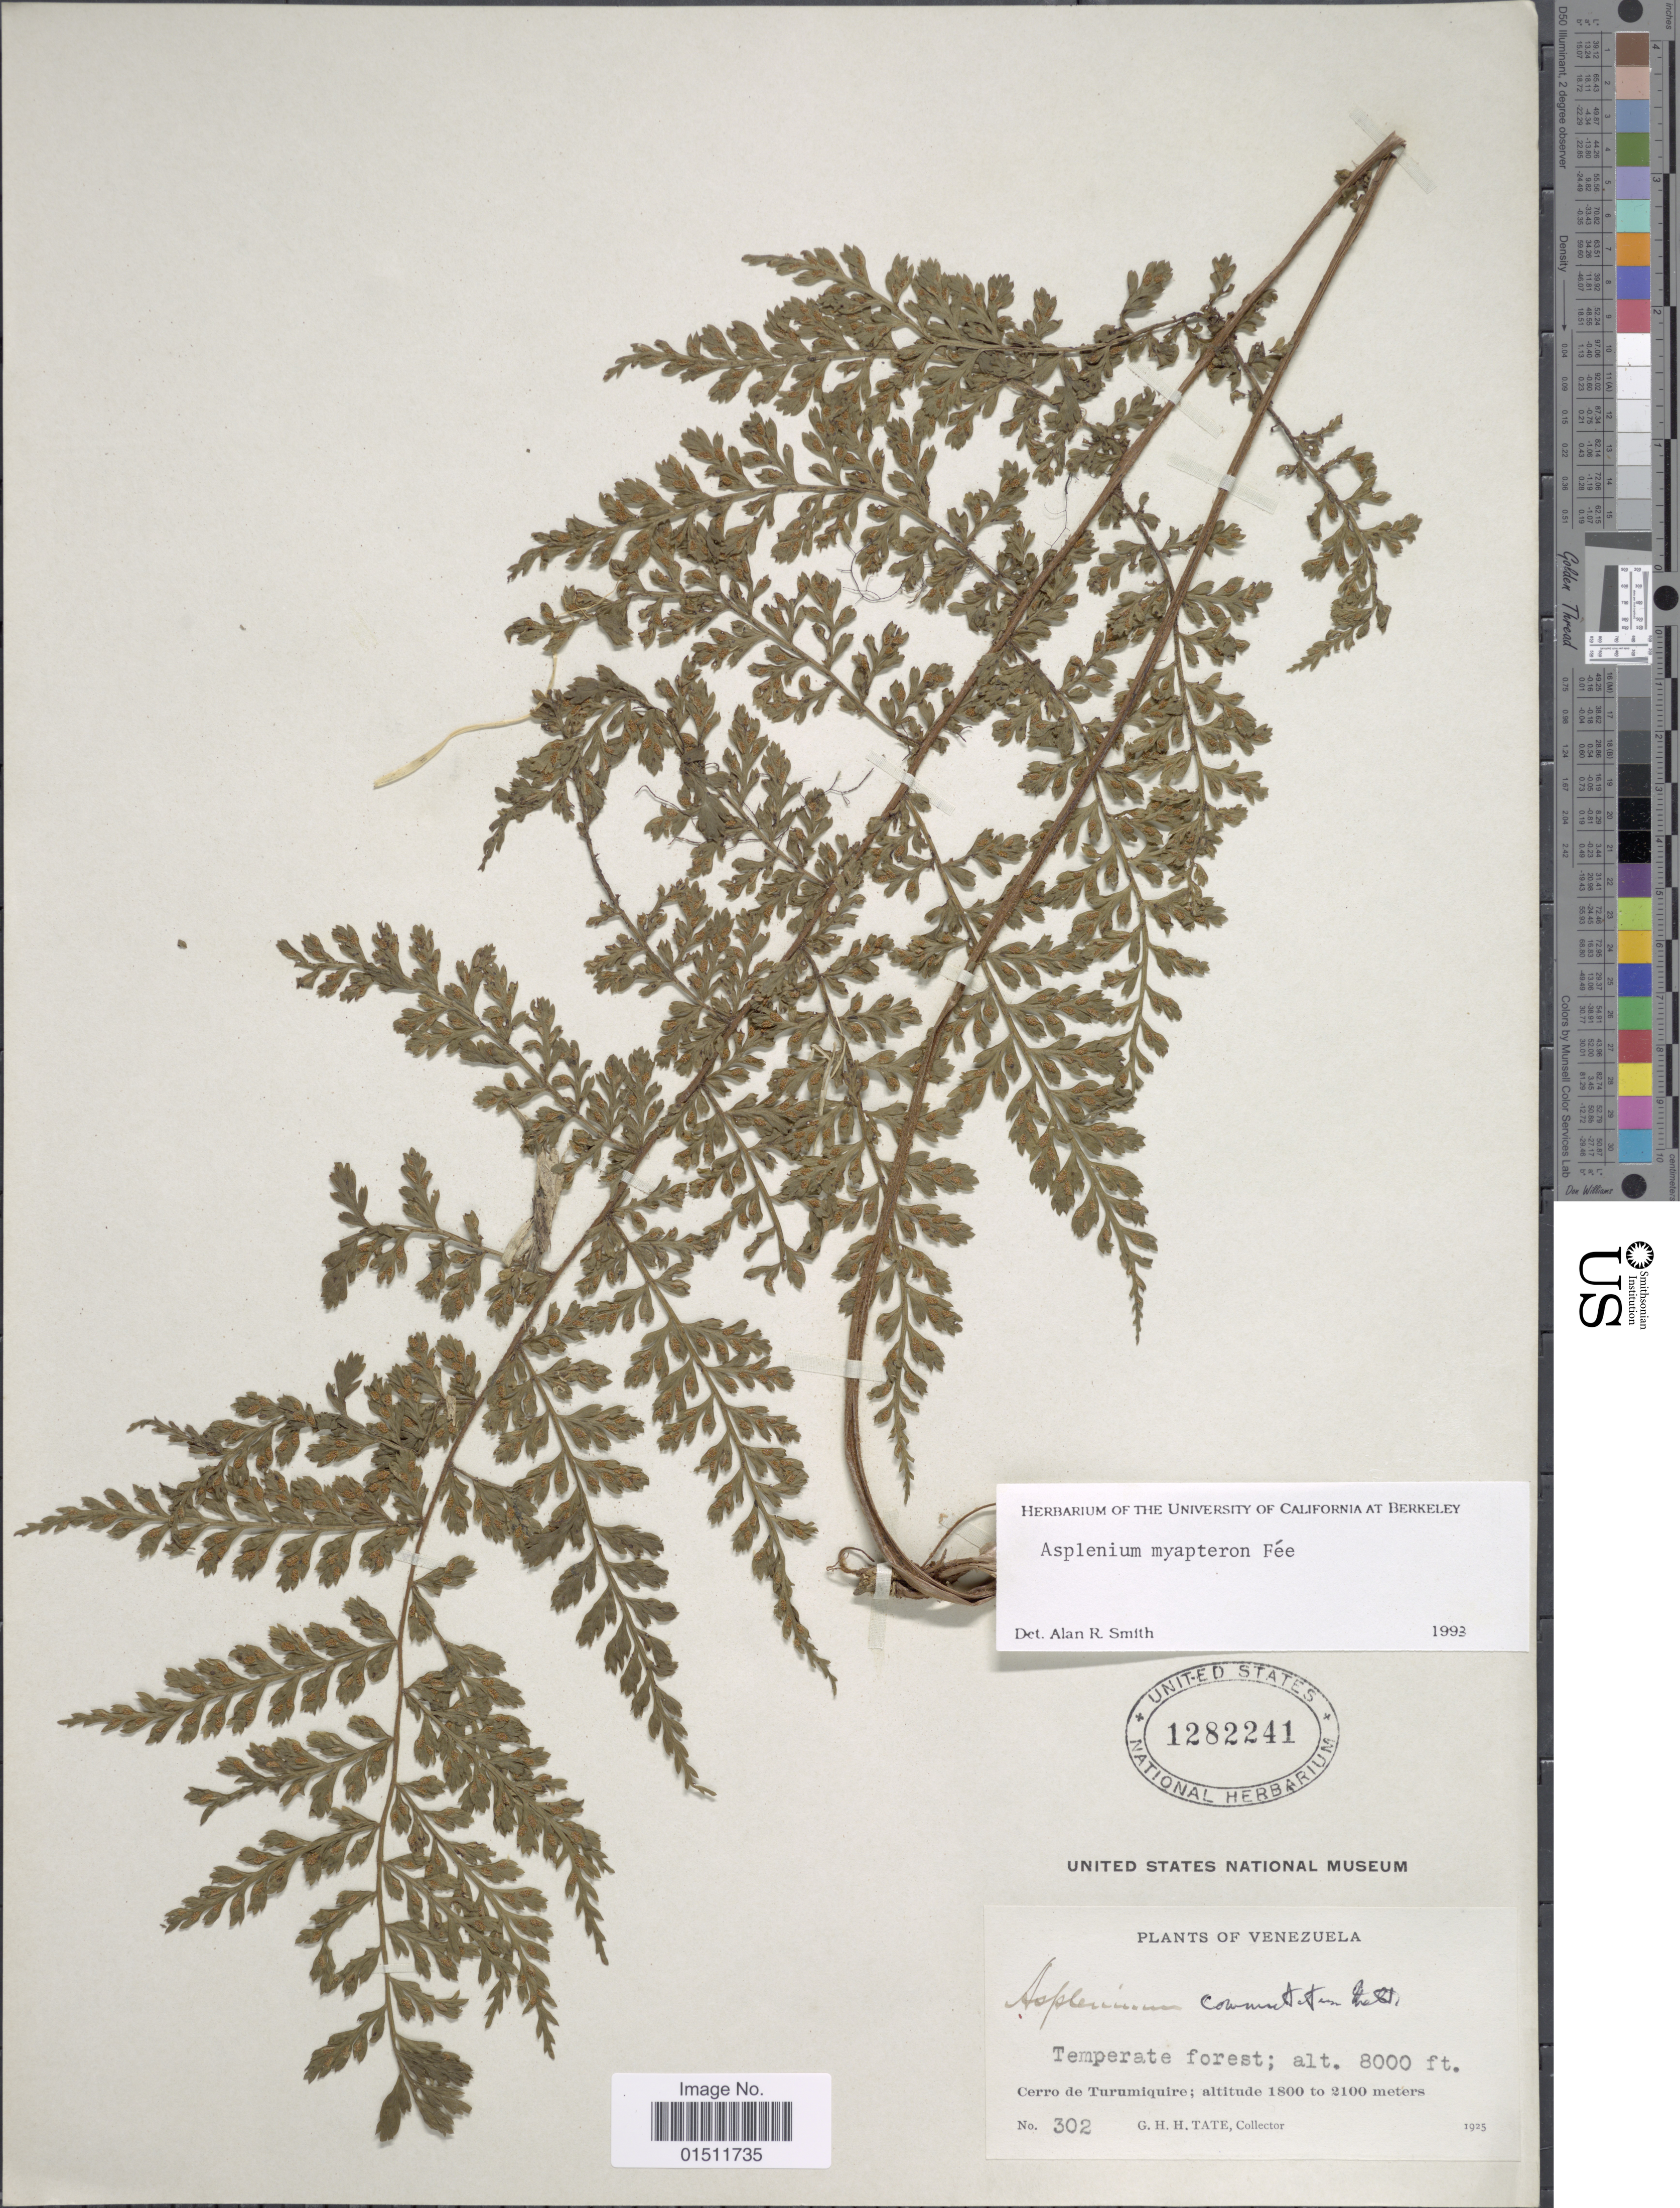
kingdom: Plantae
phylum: Tracheophyta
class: Polypodiopsida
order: Polypodiales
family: Aspleniaceae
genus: Asplenium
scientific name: Asplenium myapteron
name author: Fée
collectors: G. H. H.Tate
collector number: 302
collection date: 1925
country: Venezuela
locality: Cerro de Turumiquire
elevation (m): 1800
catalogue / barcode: US 1282241